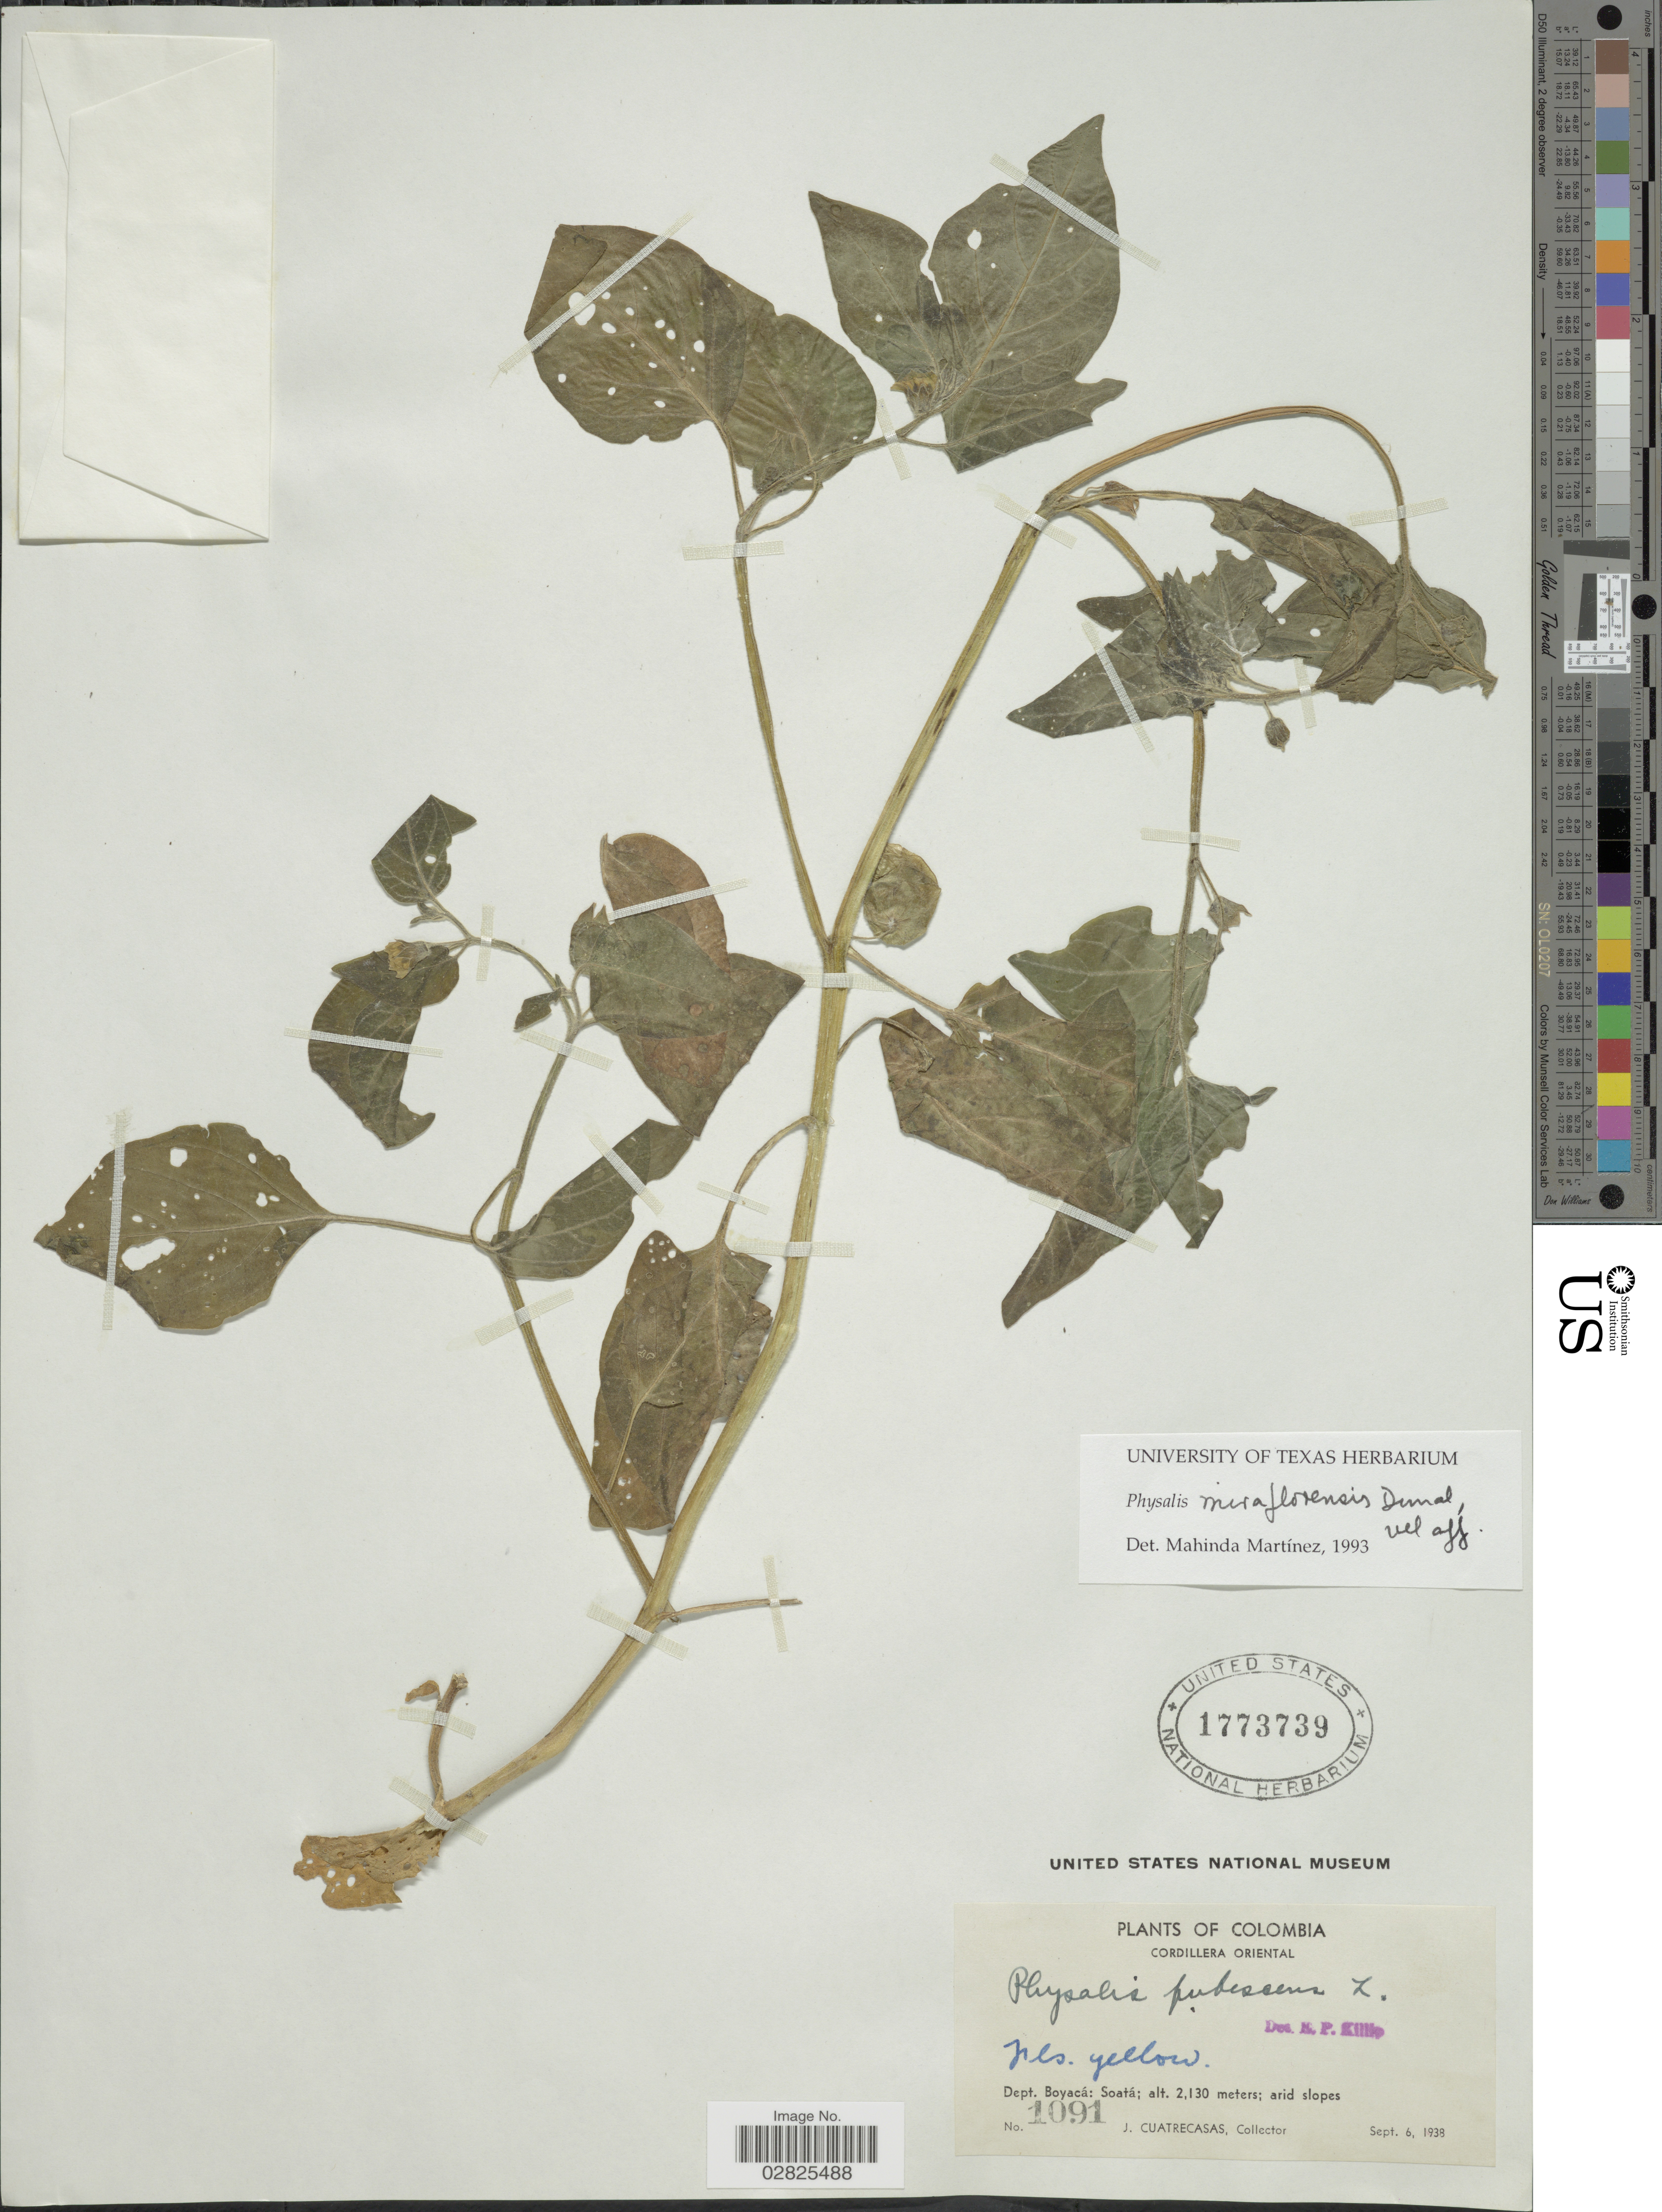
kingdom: Plantae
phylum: Tracheophyta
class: Magnoliopsida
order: Solanales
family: Solanaceae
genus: Physalis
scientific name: Physalis miraflorensis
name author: Dunal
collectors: J. Cuatrecasas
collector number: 1091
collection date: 1938-09-06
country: Colombia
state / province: Boyacá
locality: Cordillera Oriental. Dept. Boyacá: Soatá.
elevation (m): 2130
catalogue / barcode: US 1773739